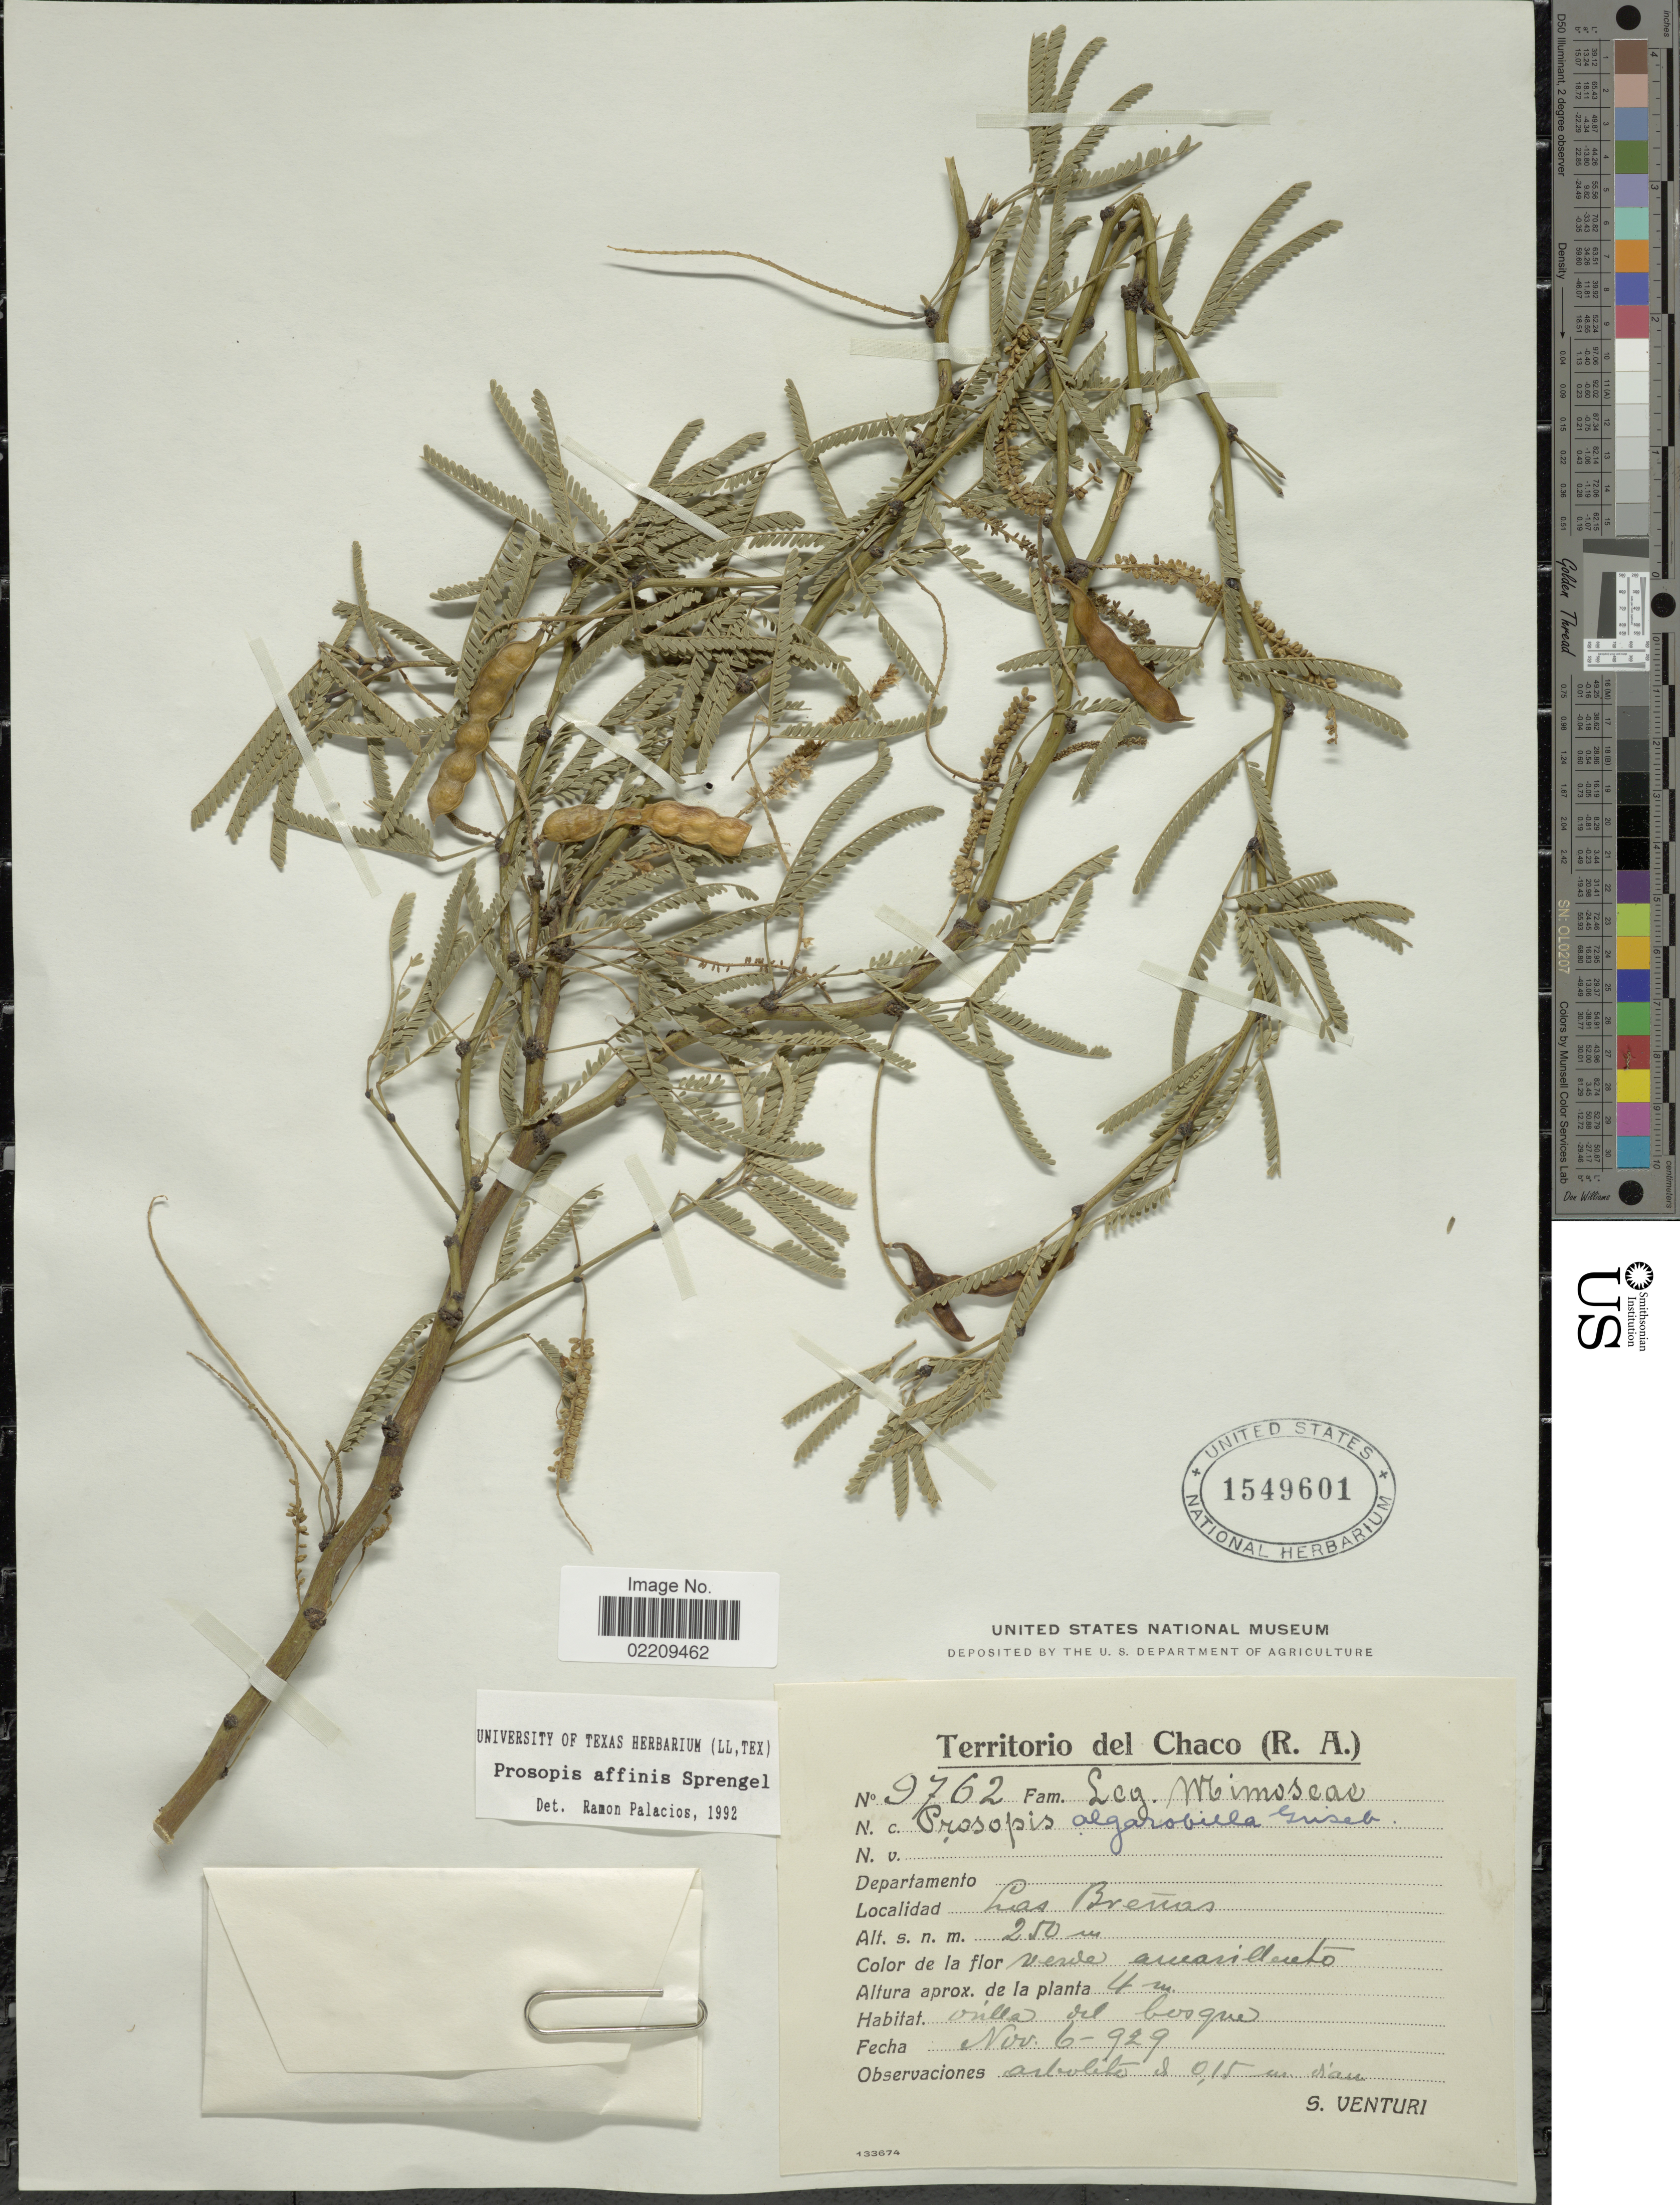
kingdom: Plantae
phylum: Tracheophyta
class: Magnoliopsida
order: Fabales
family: Fabaceae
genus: Neltuma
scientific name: Neltuma affinis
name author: (Spreng.) C. E. Hughes & G.P. Lewis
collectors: S. Venturi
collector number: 9762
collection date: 1929-11-06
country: Argentina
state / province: Chaco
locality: R.A., Las Brenas.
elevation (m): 250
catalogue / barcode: US 1549601